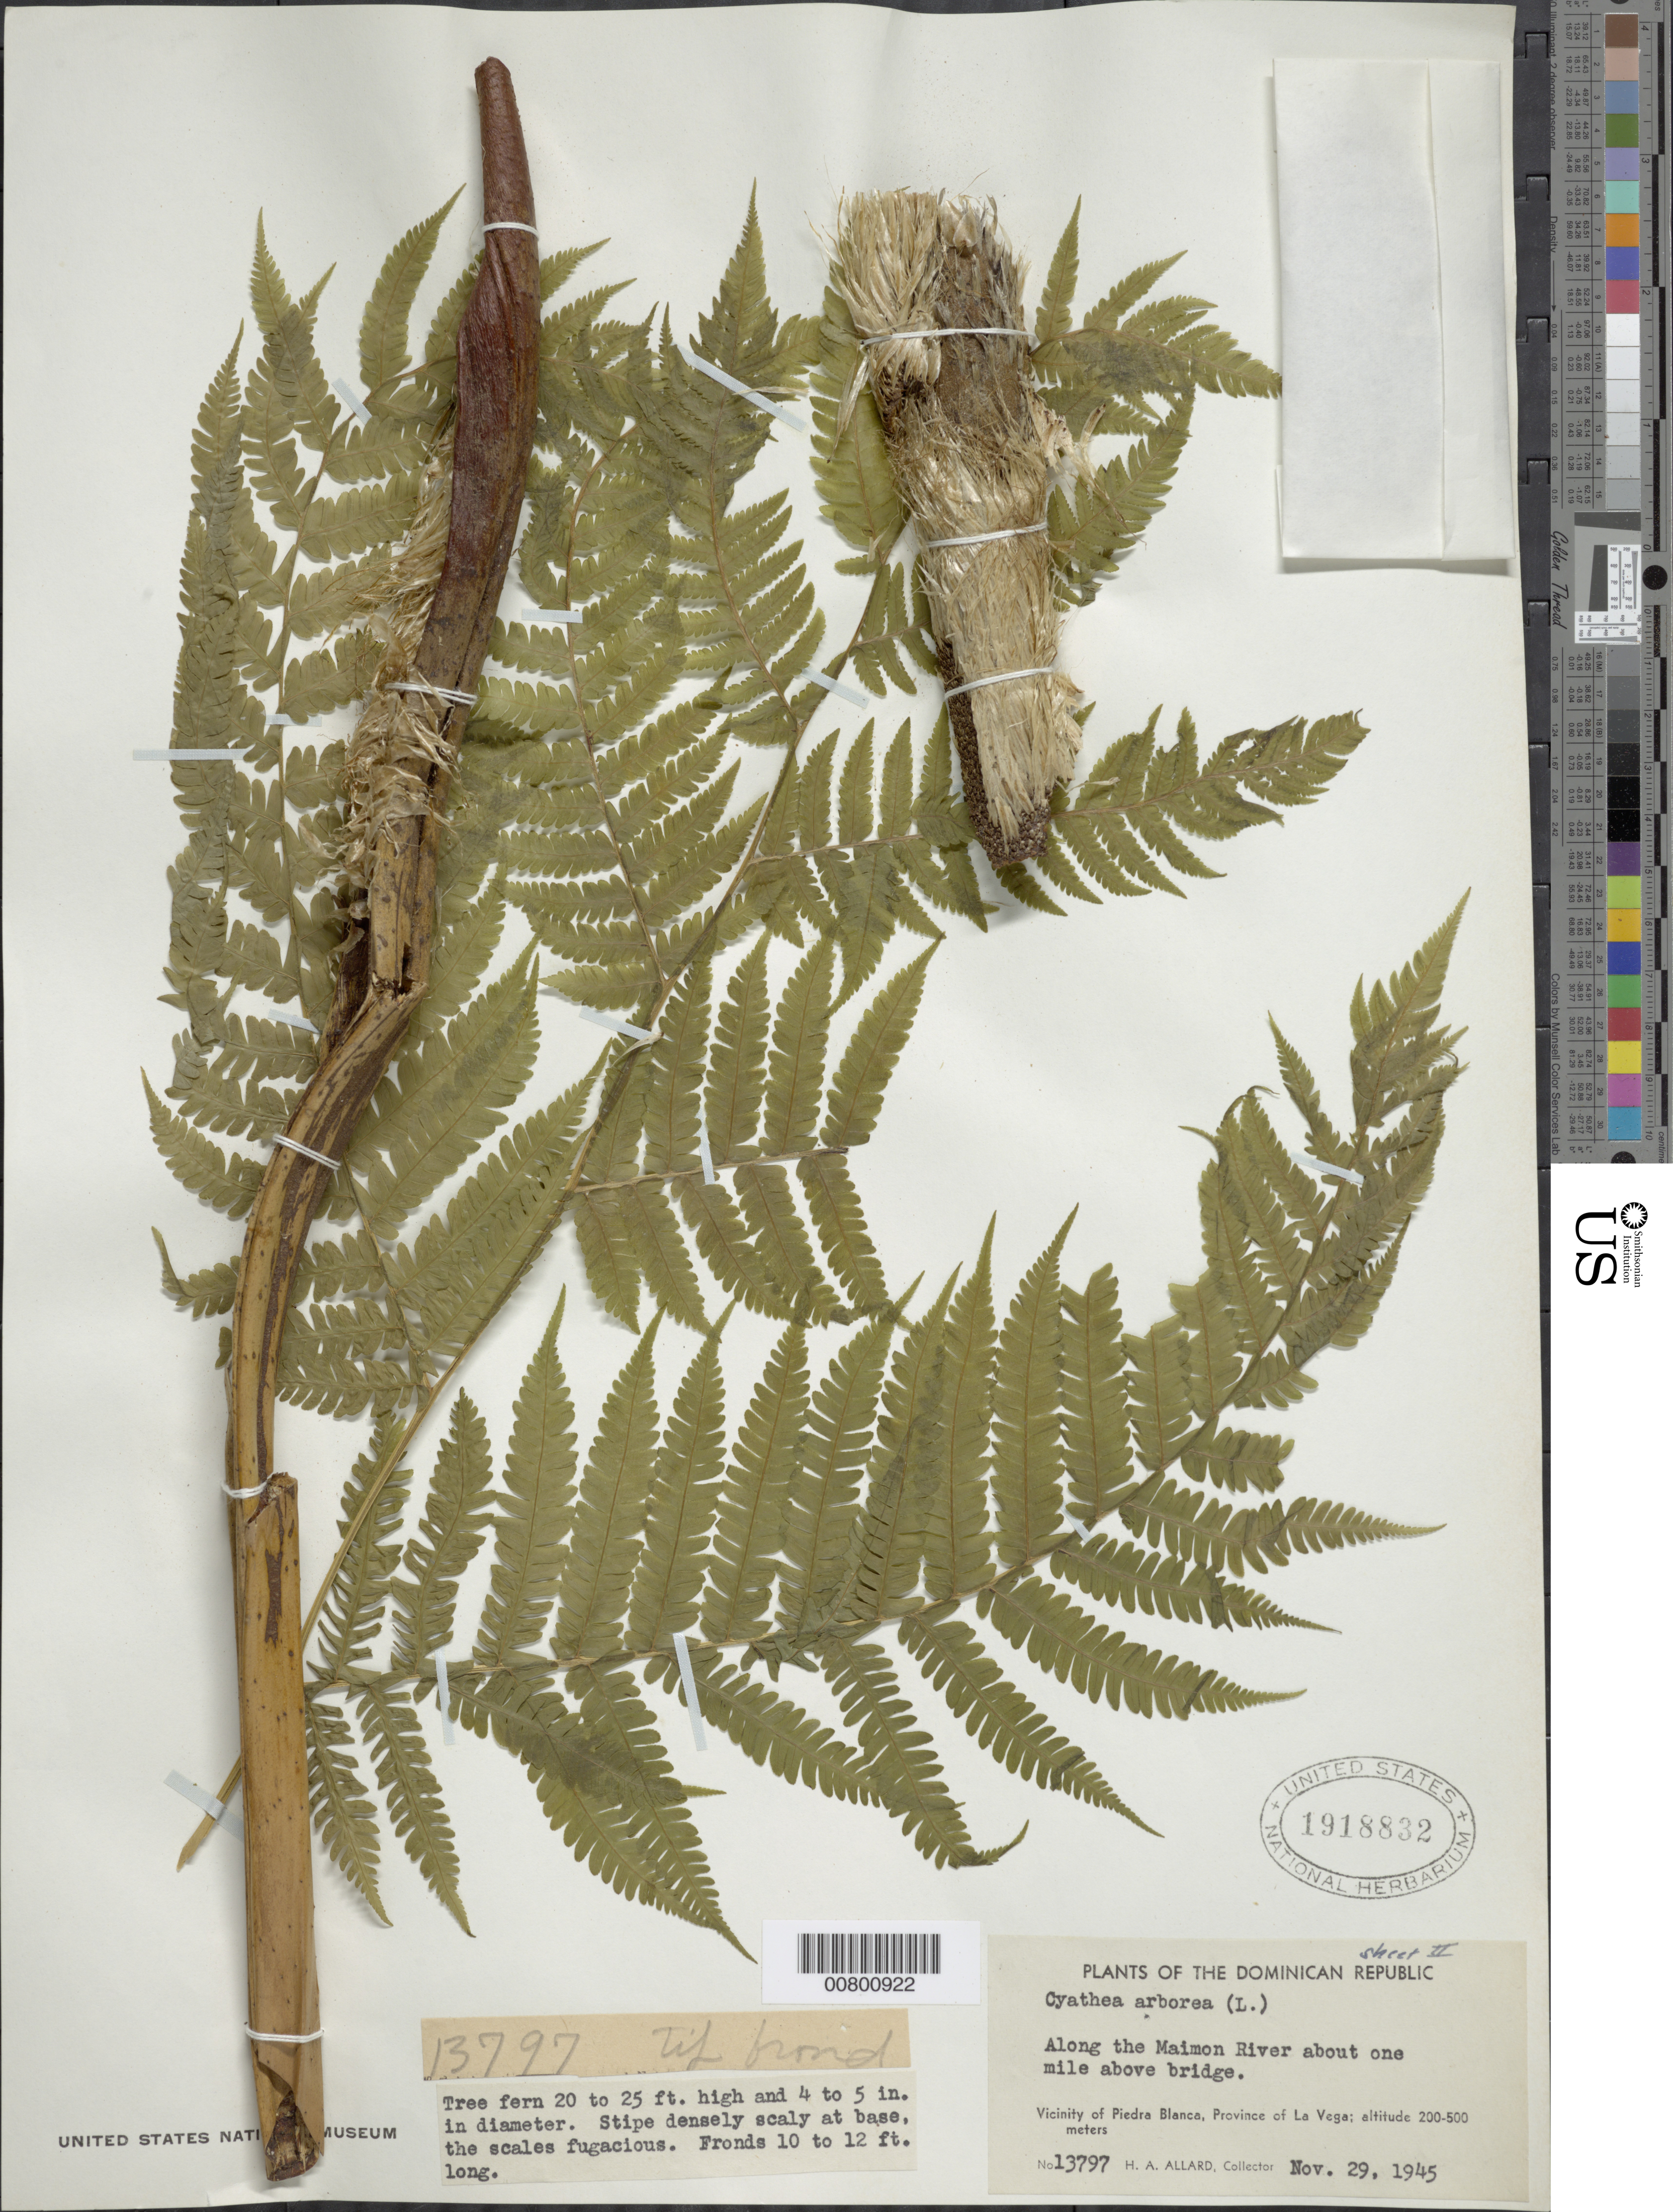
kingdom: Plantae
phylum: Tracheophyta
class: Polypodiopsida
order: Cyatheales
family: Cyatheaceae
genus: Cyathea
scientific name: Cyathea arborea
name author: (L.) Sm.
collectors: H. A. Allard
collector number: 13797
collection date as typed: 29 Nov 1945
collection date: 1945-11-29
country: Dominican Republic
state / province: La Vega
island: Hispaniola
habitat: Along river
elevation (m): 200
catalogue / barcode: US 1918832